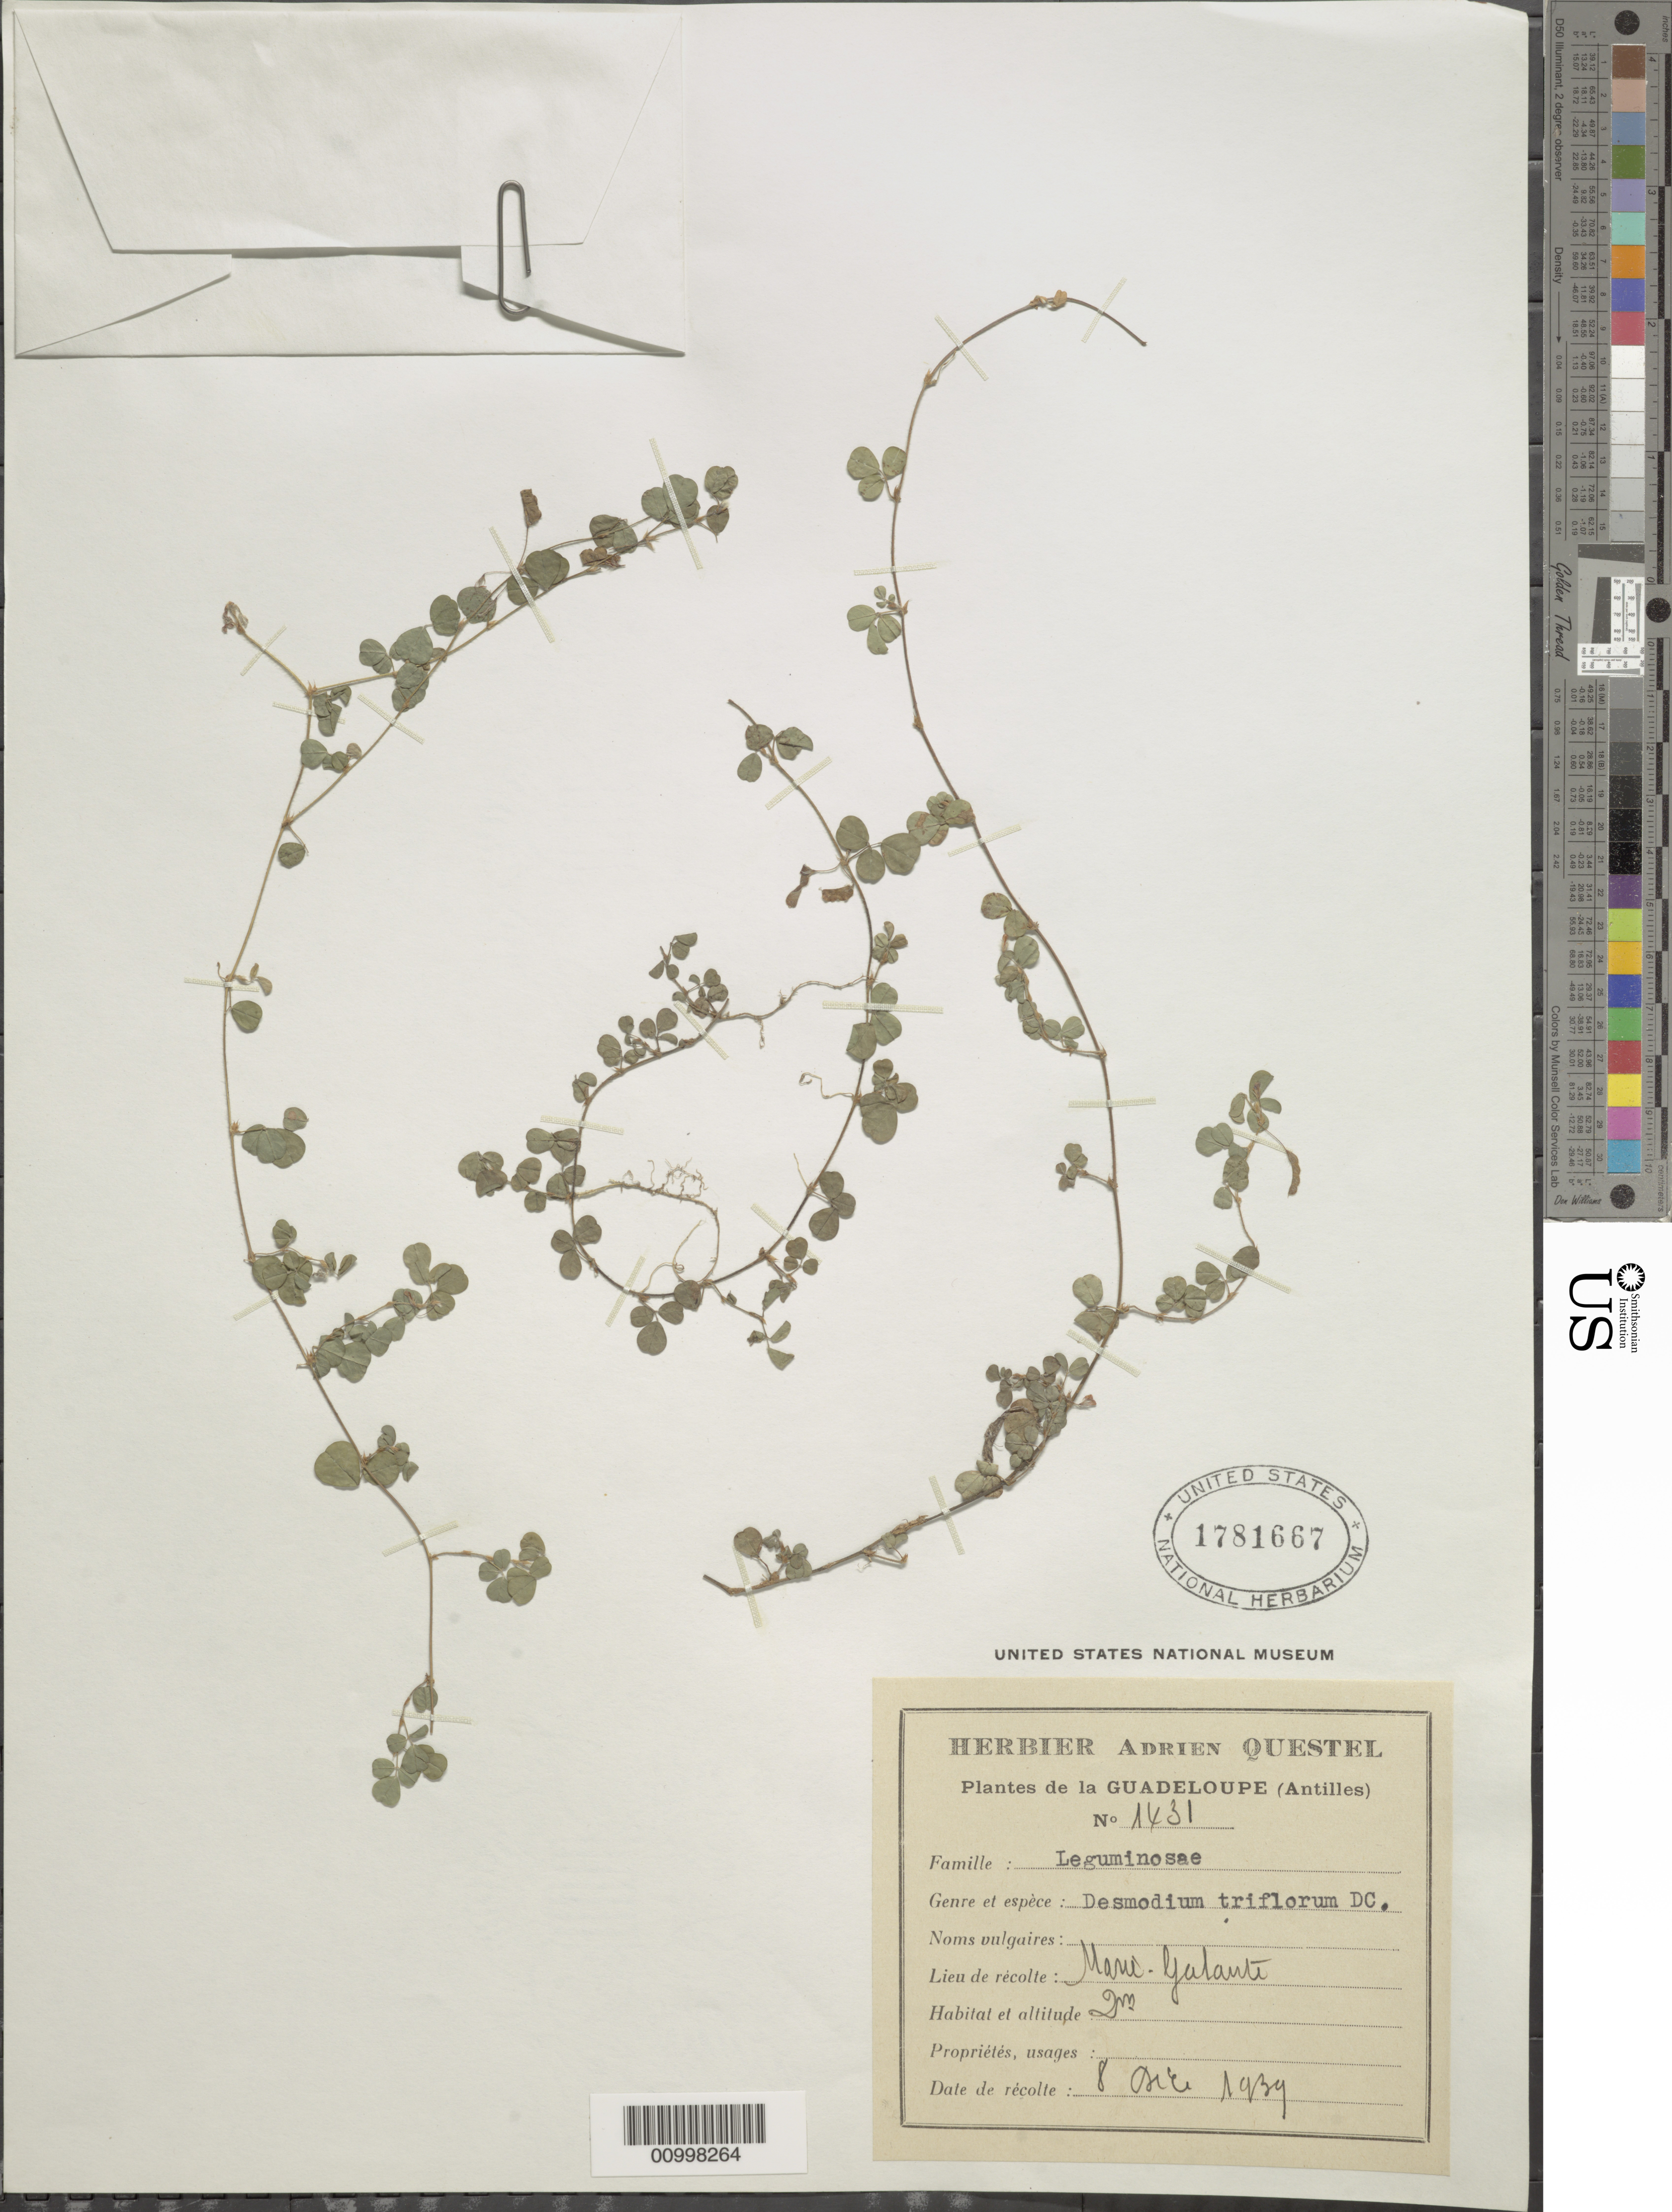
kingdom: Plantae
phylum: Tracheophyta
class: Magnoliopsida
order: Fabales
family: Fabaceae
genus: Grona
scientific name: Grona triflora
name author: (L.) H. Ohashi & K. Ohashi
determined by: Strong, Mark T., (BOT), Smithsonian Institution - National Museum of Natural History (UNITED STATES)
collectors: A. Questel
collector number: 1431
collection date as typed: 08 Apr 1939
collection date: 1939-04-08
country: Guadeloupe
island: Marie Galante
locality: Marie-Galante.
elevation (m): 2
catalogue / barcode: US 1781667